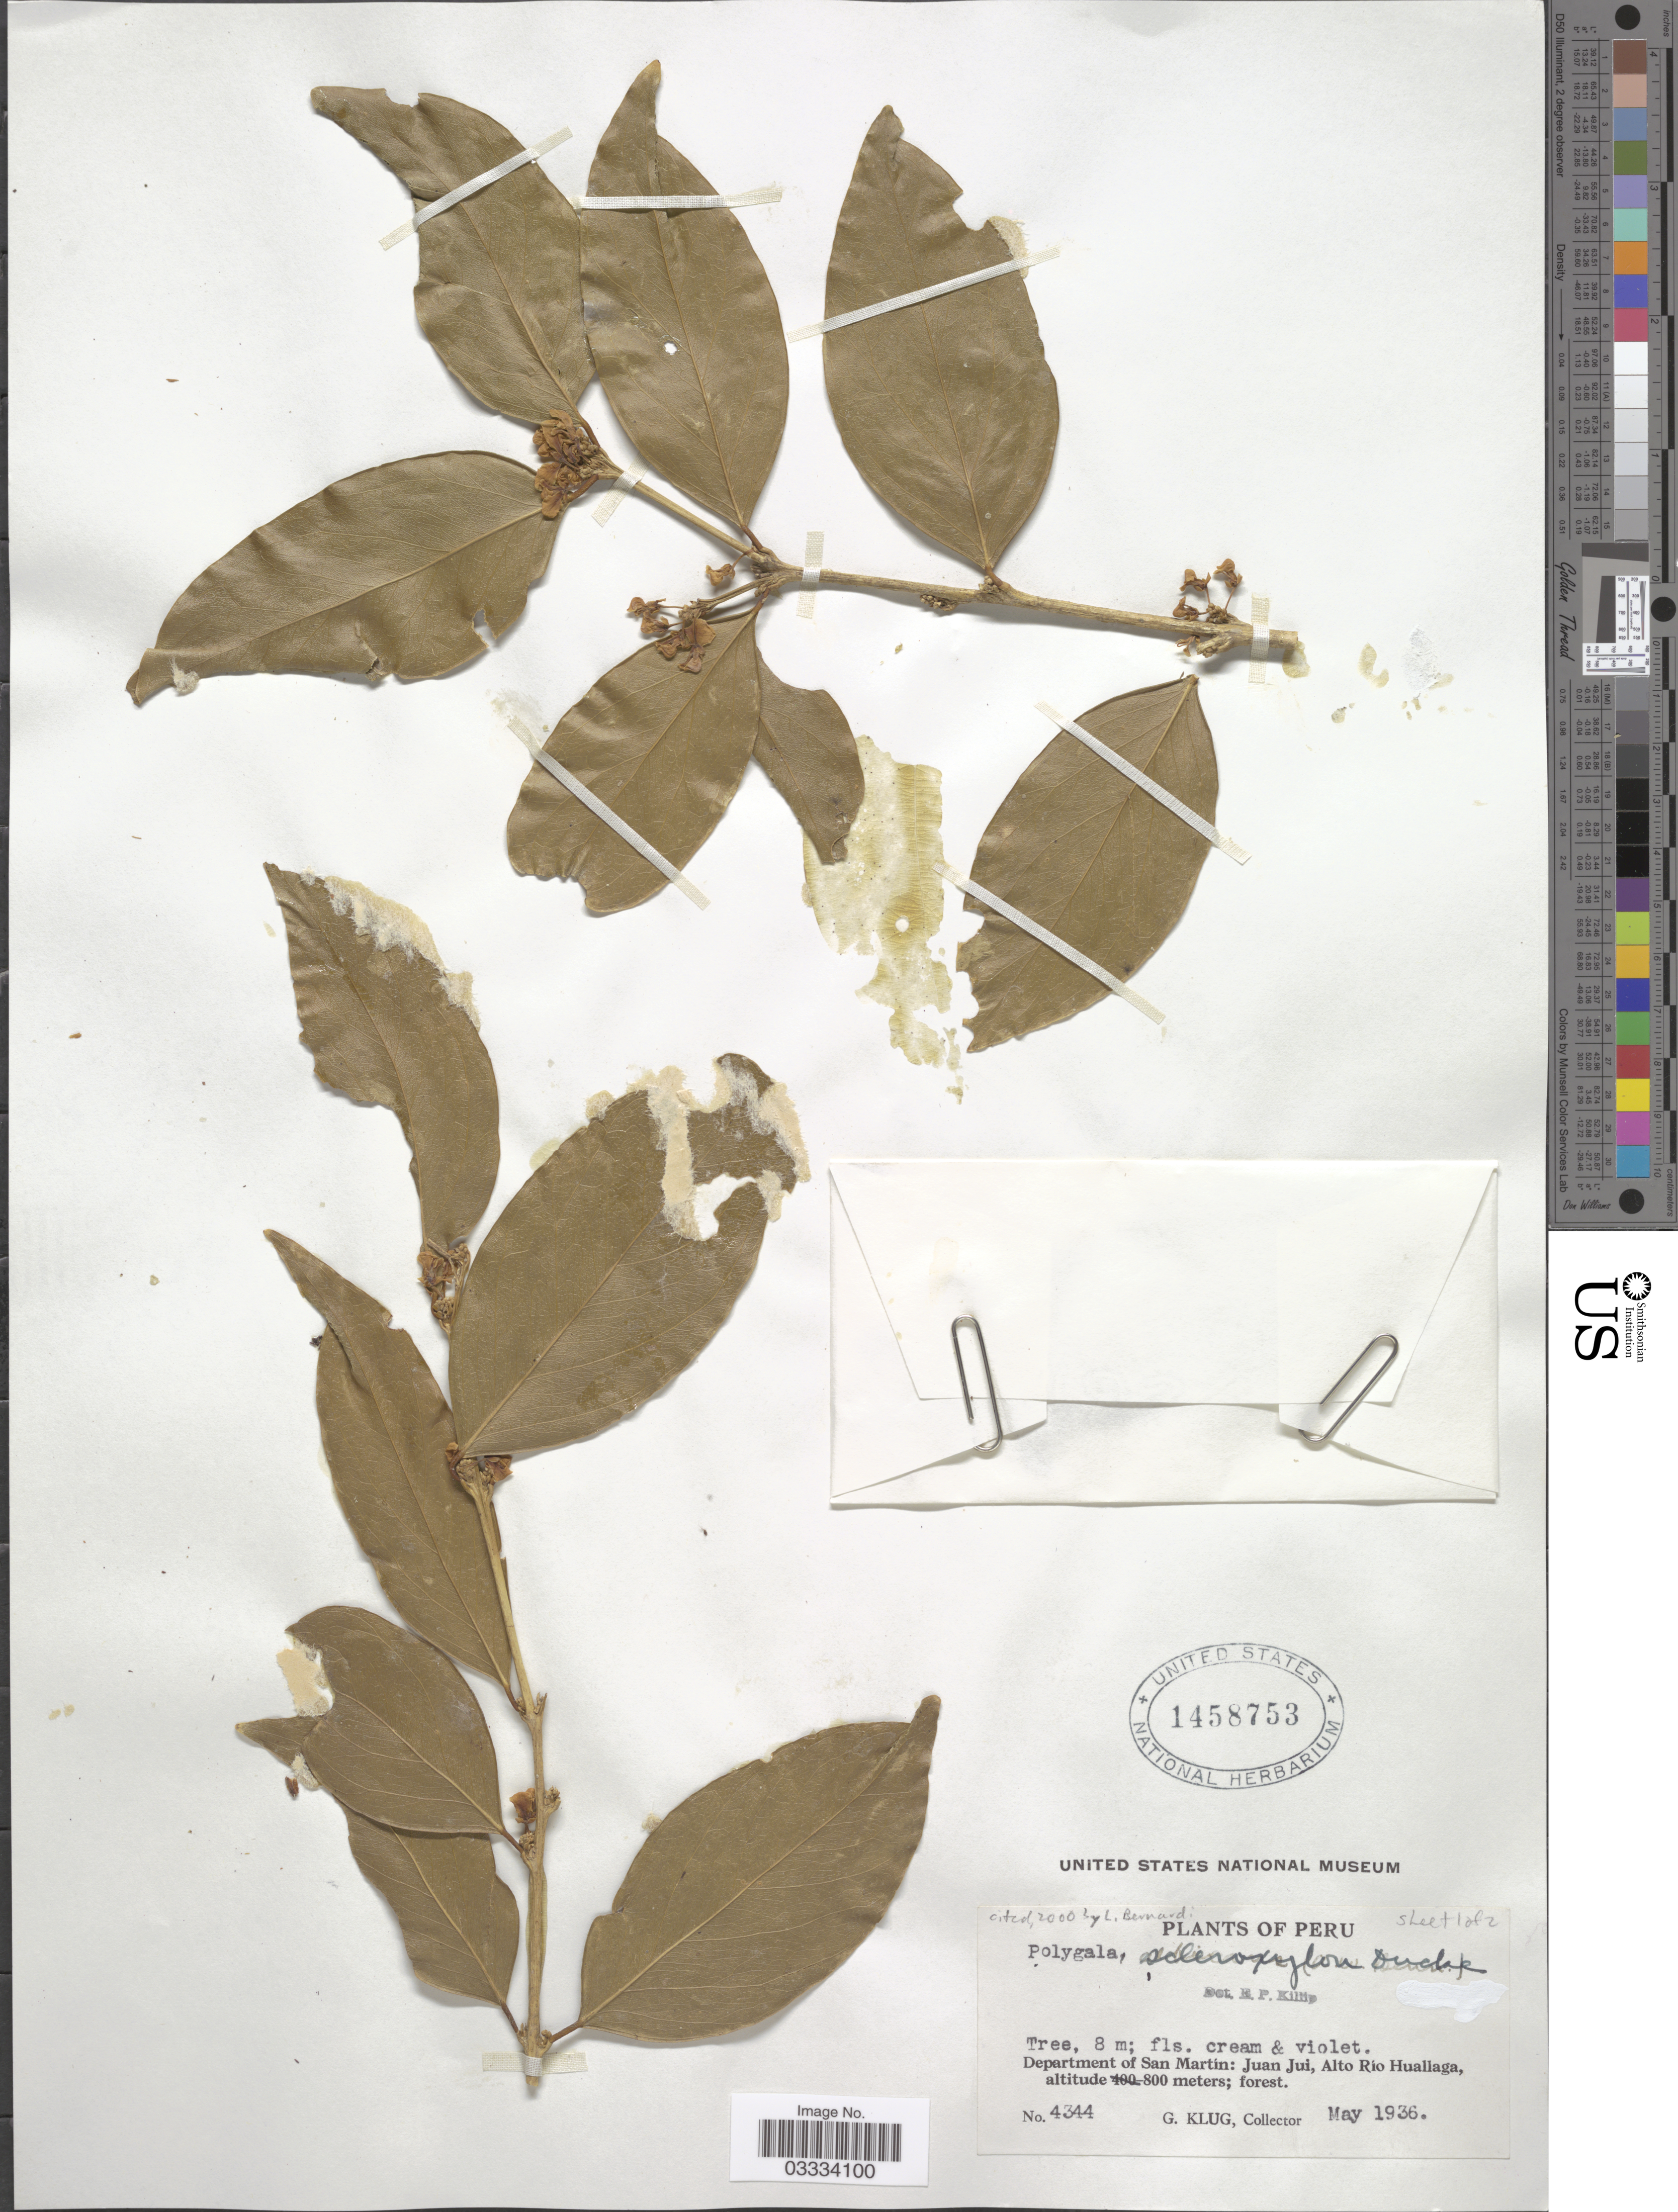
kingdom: Plantae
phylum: Tracheophyta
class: Magnoliopsida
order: Fabales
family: Polygalaceae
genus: Acanthocladus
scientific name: Acanthocladus scleroxylon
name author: (Ducke) B. Eriksen & B. Ståhl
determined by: Strong, Mark T., (BOT), Smithsonian Institution - National Museum of Natural History (UNITED STATES)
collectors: G. Klug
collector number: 4344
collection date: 1936-05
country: Peru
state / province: San Martín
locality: Department of San Martín: Juan Jui, Alto Río Huallaga.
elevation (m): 800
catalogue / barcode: US 1458753